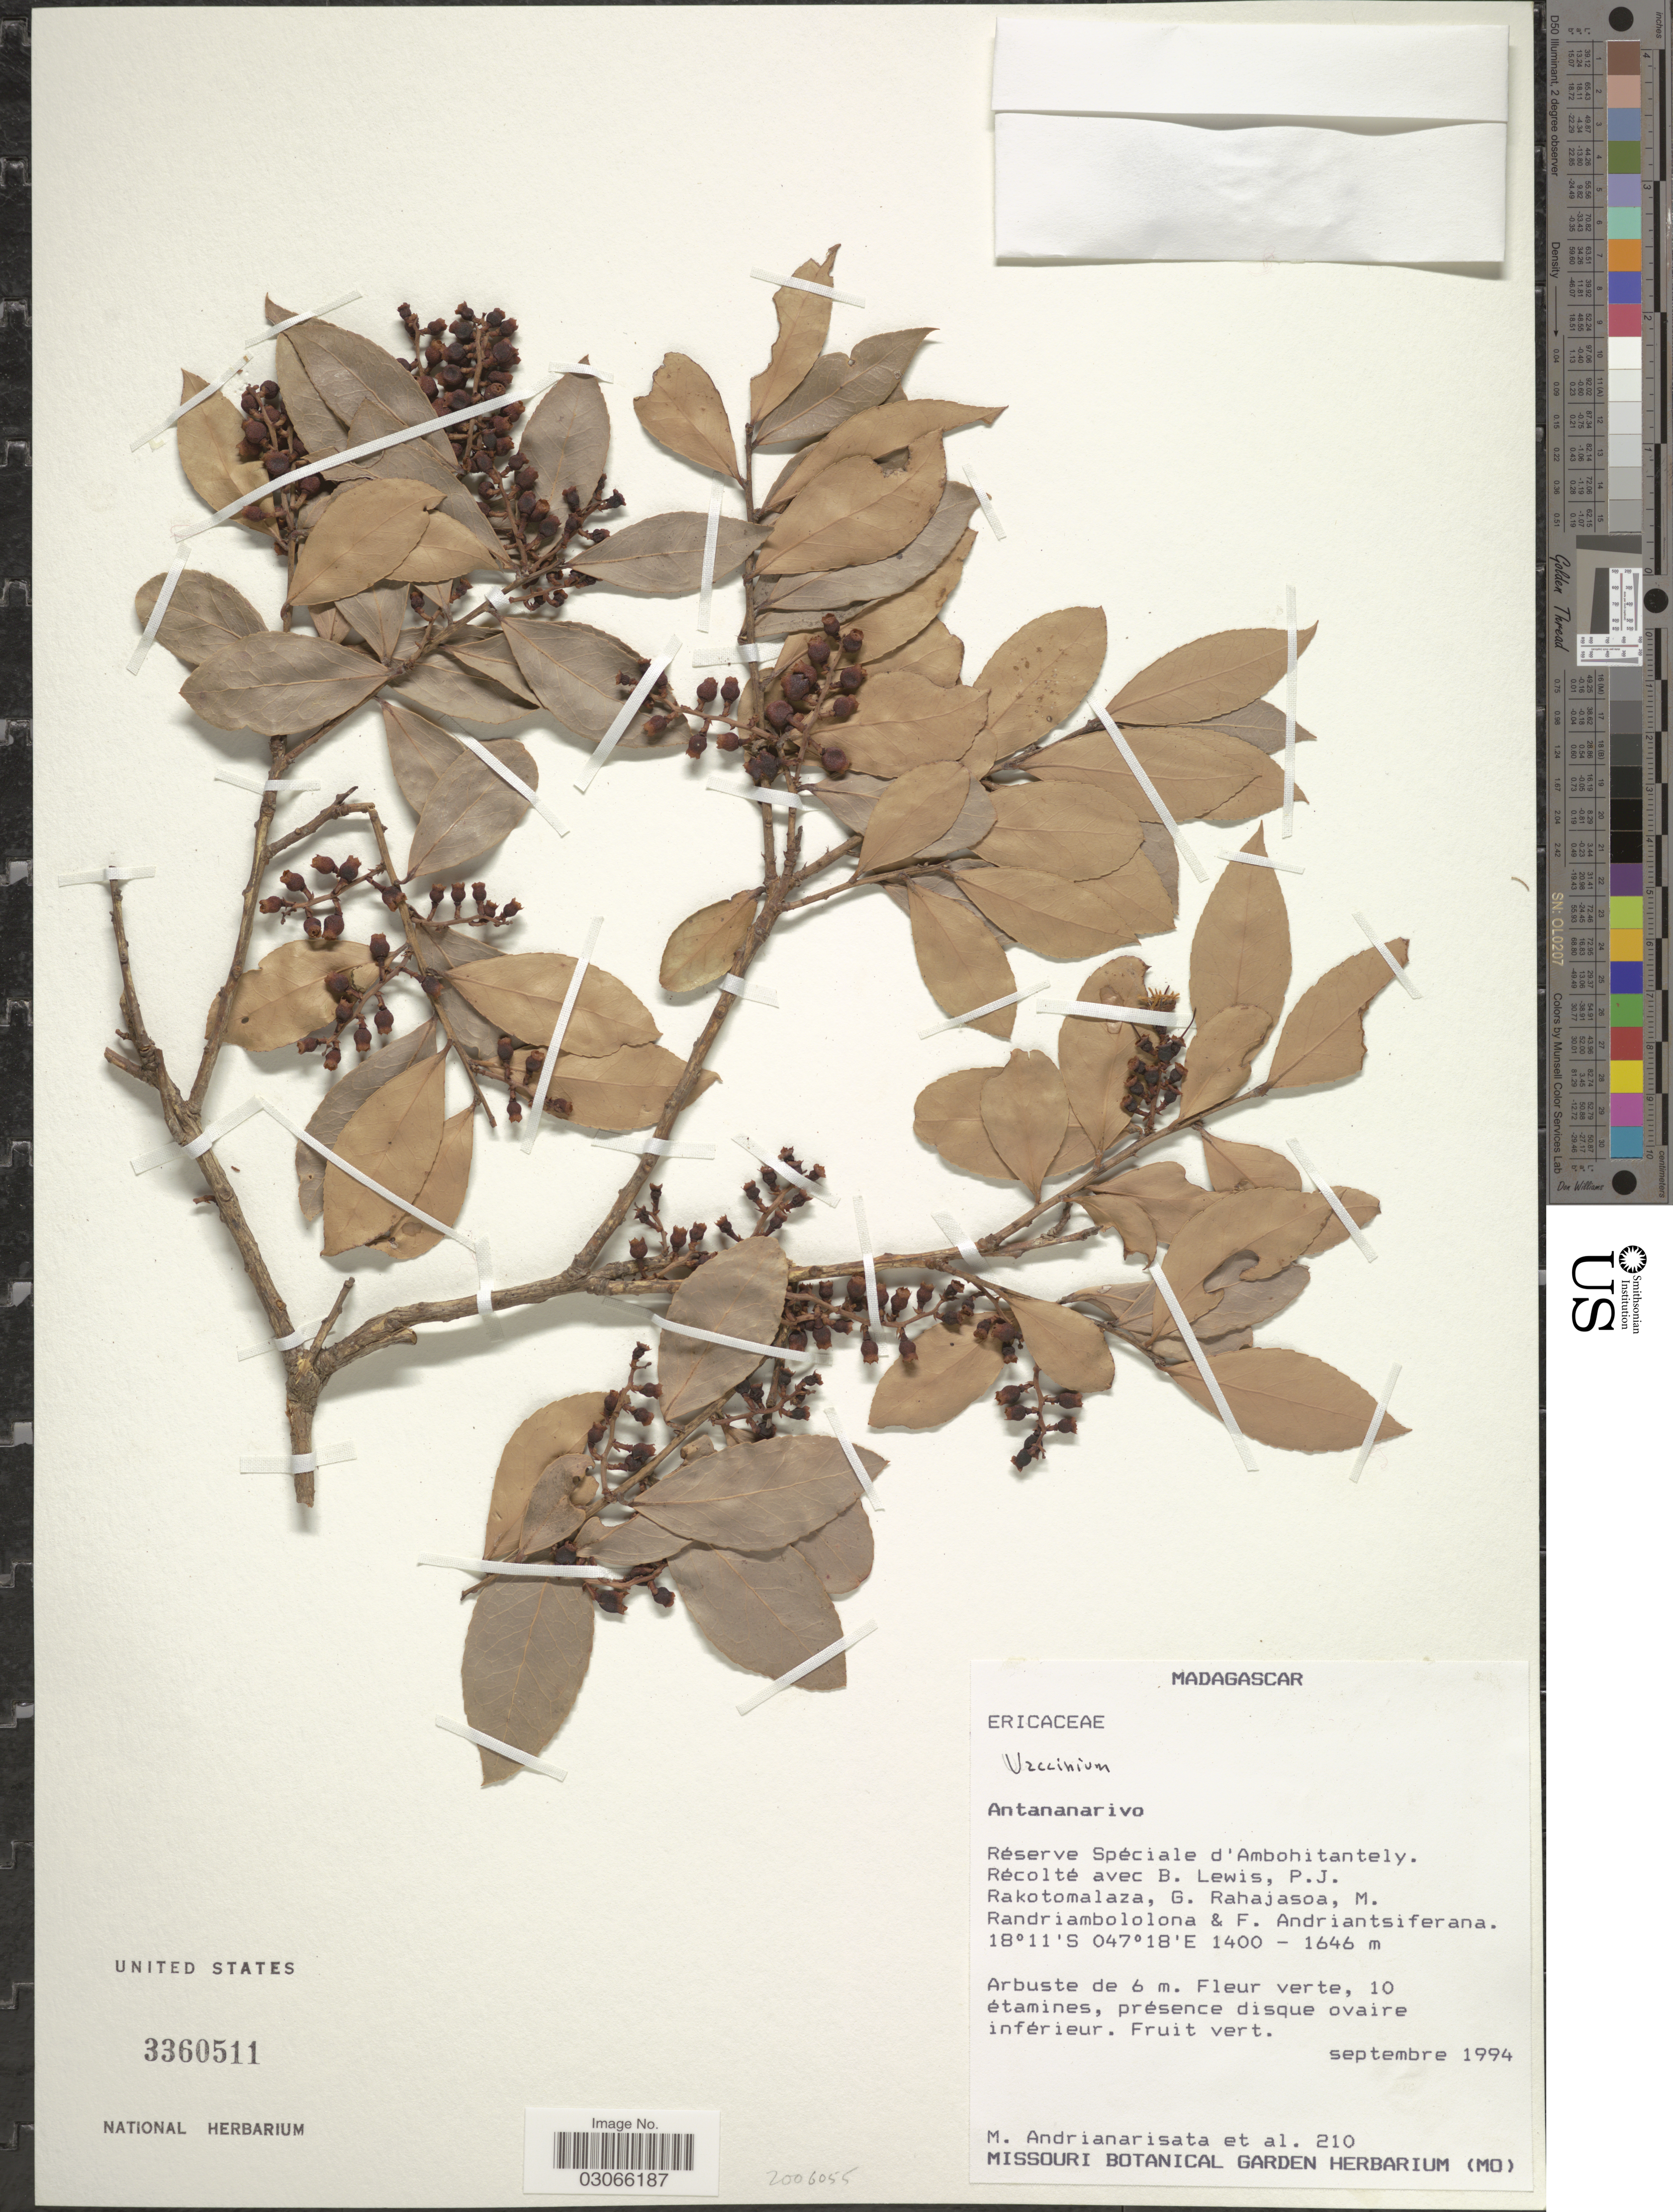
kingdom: Plantae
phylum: Tracheophyta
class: Magnoliopsida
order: Ericales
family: Ericaceae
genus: Vaccinium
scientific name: Vaccinium sp.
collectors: M. Andrianarisata, B. Lewis, P. J. Rakotomalaza, G. Rahajasoa & et al.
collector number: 210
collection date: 1994-09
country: Madagascar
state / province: Analamanga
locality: Réserve Spéciale d'Ambohitantely.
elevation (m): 1400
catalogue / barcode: US 3360511